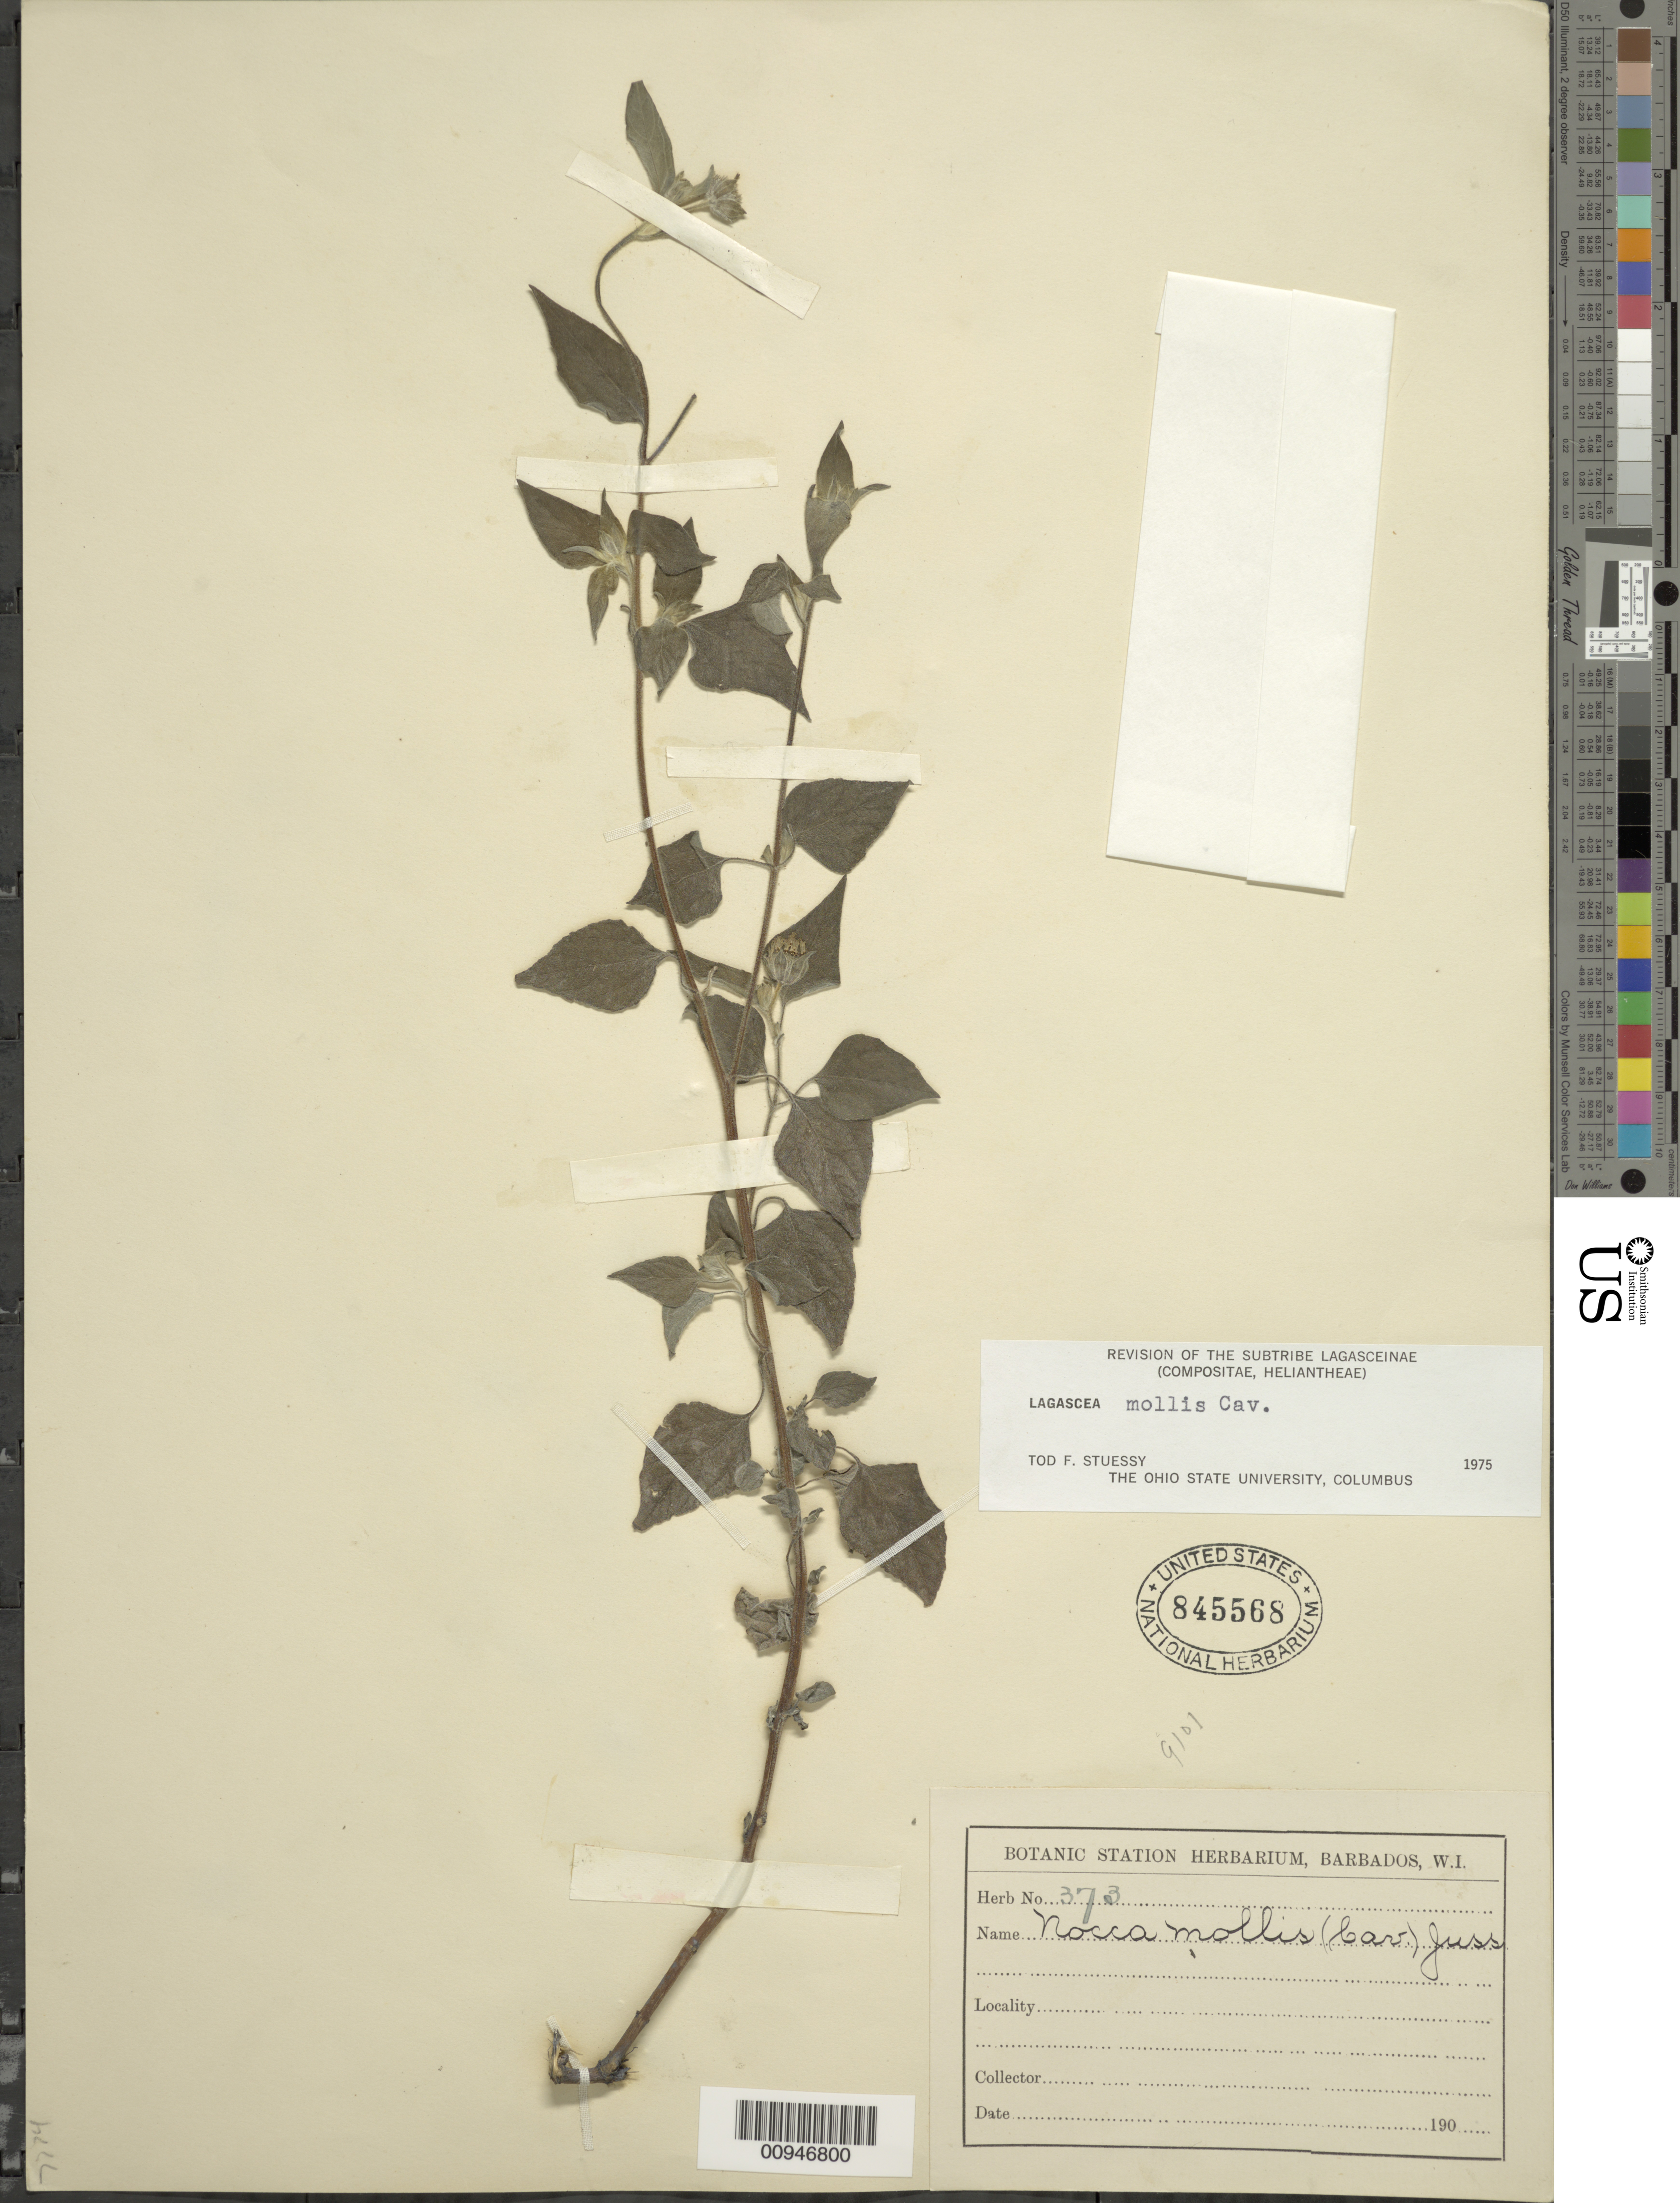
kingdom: Plantae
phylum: Tracheophyta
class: Magnoliopsida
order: Asterales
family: Asteraceae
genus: Lagascea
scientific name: Lagascea mollis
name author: Cav.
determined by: Stuessy, T. F.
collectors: ex herb. Bot. Sta. Barbados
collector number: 373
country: Barbados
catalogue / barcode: US 845568